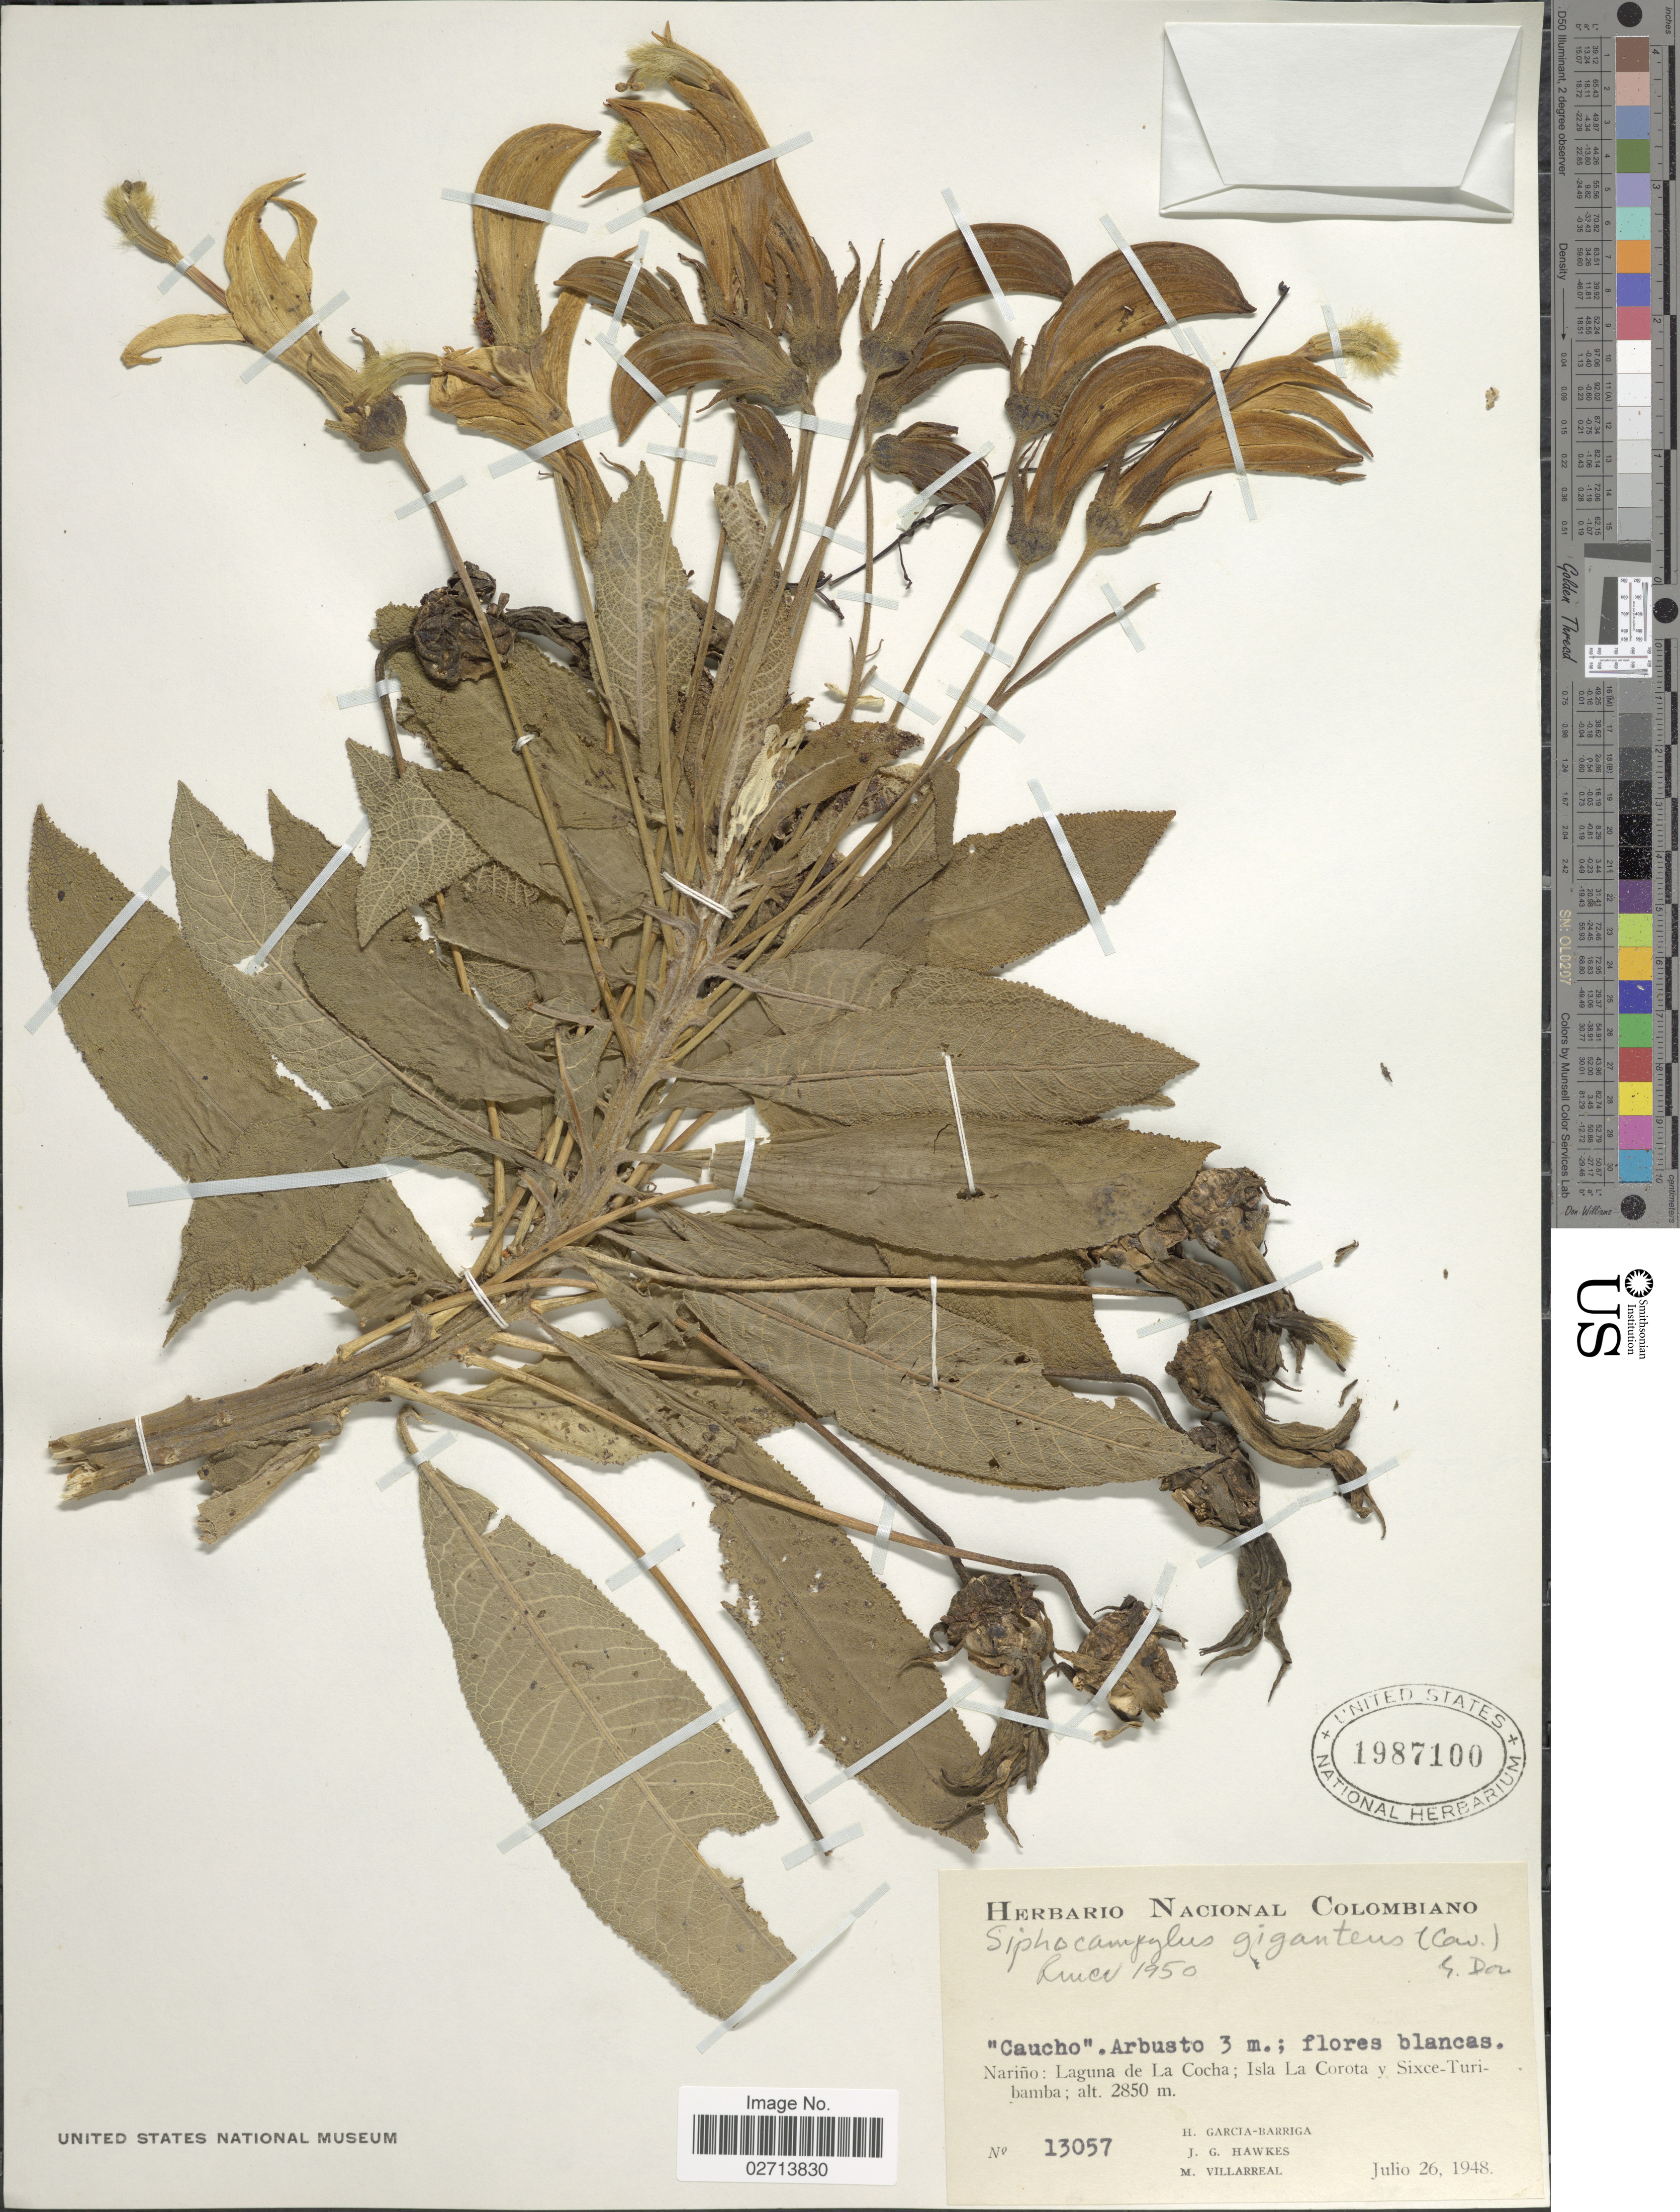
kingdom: Plantae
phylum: Tracheophyta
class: Magnoliopsida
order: Asterales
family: Campanulaceae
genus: Siphocampylus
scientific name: Siphocampylus giganteus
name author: (Cav.) G. Don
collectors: H. García Barriga, J. Hawkes & M. Villareal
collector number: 13057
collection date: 1948-07-26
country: Colombia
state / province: Nariño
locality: Laguna de la Cocha; Isla La Corota y Sixce - Turibamba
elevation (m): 2850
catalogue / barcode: US 1987100